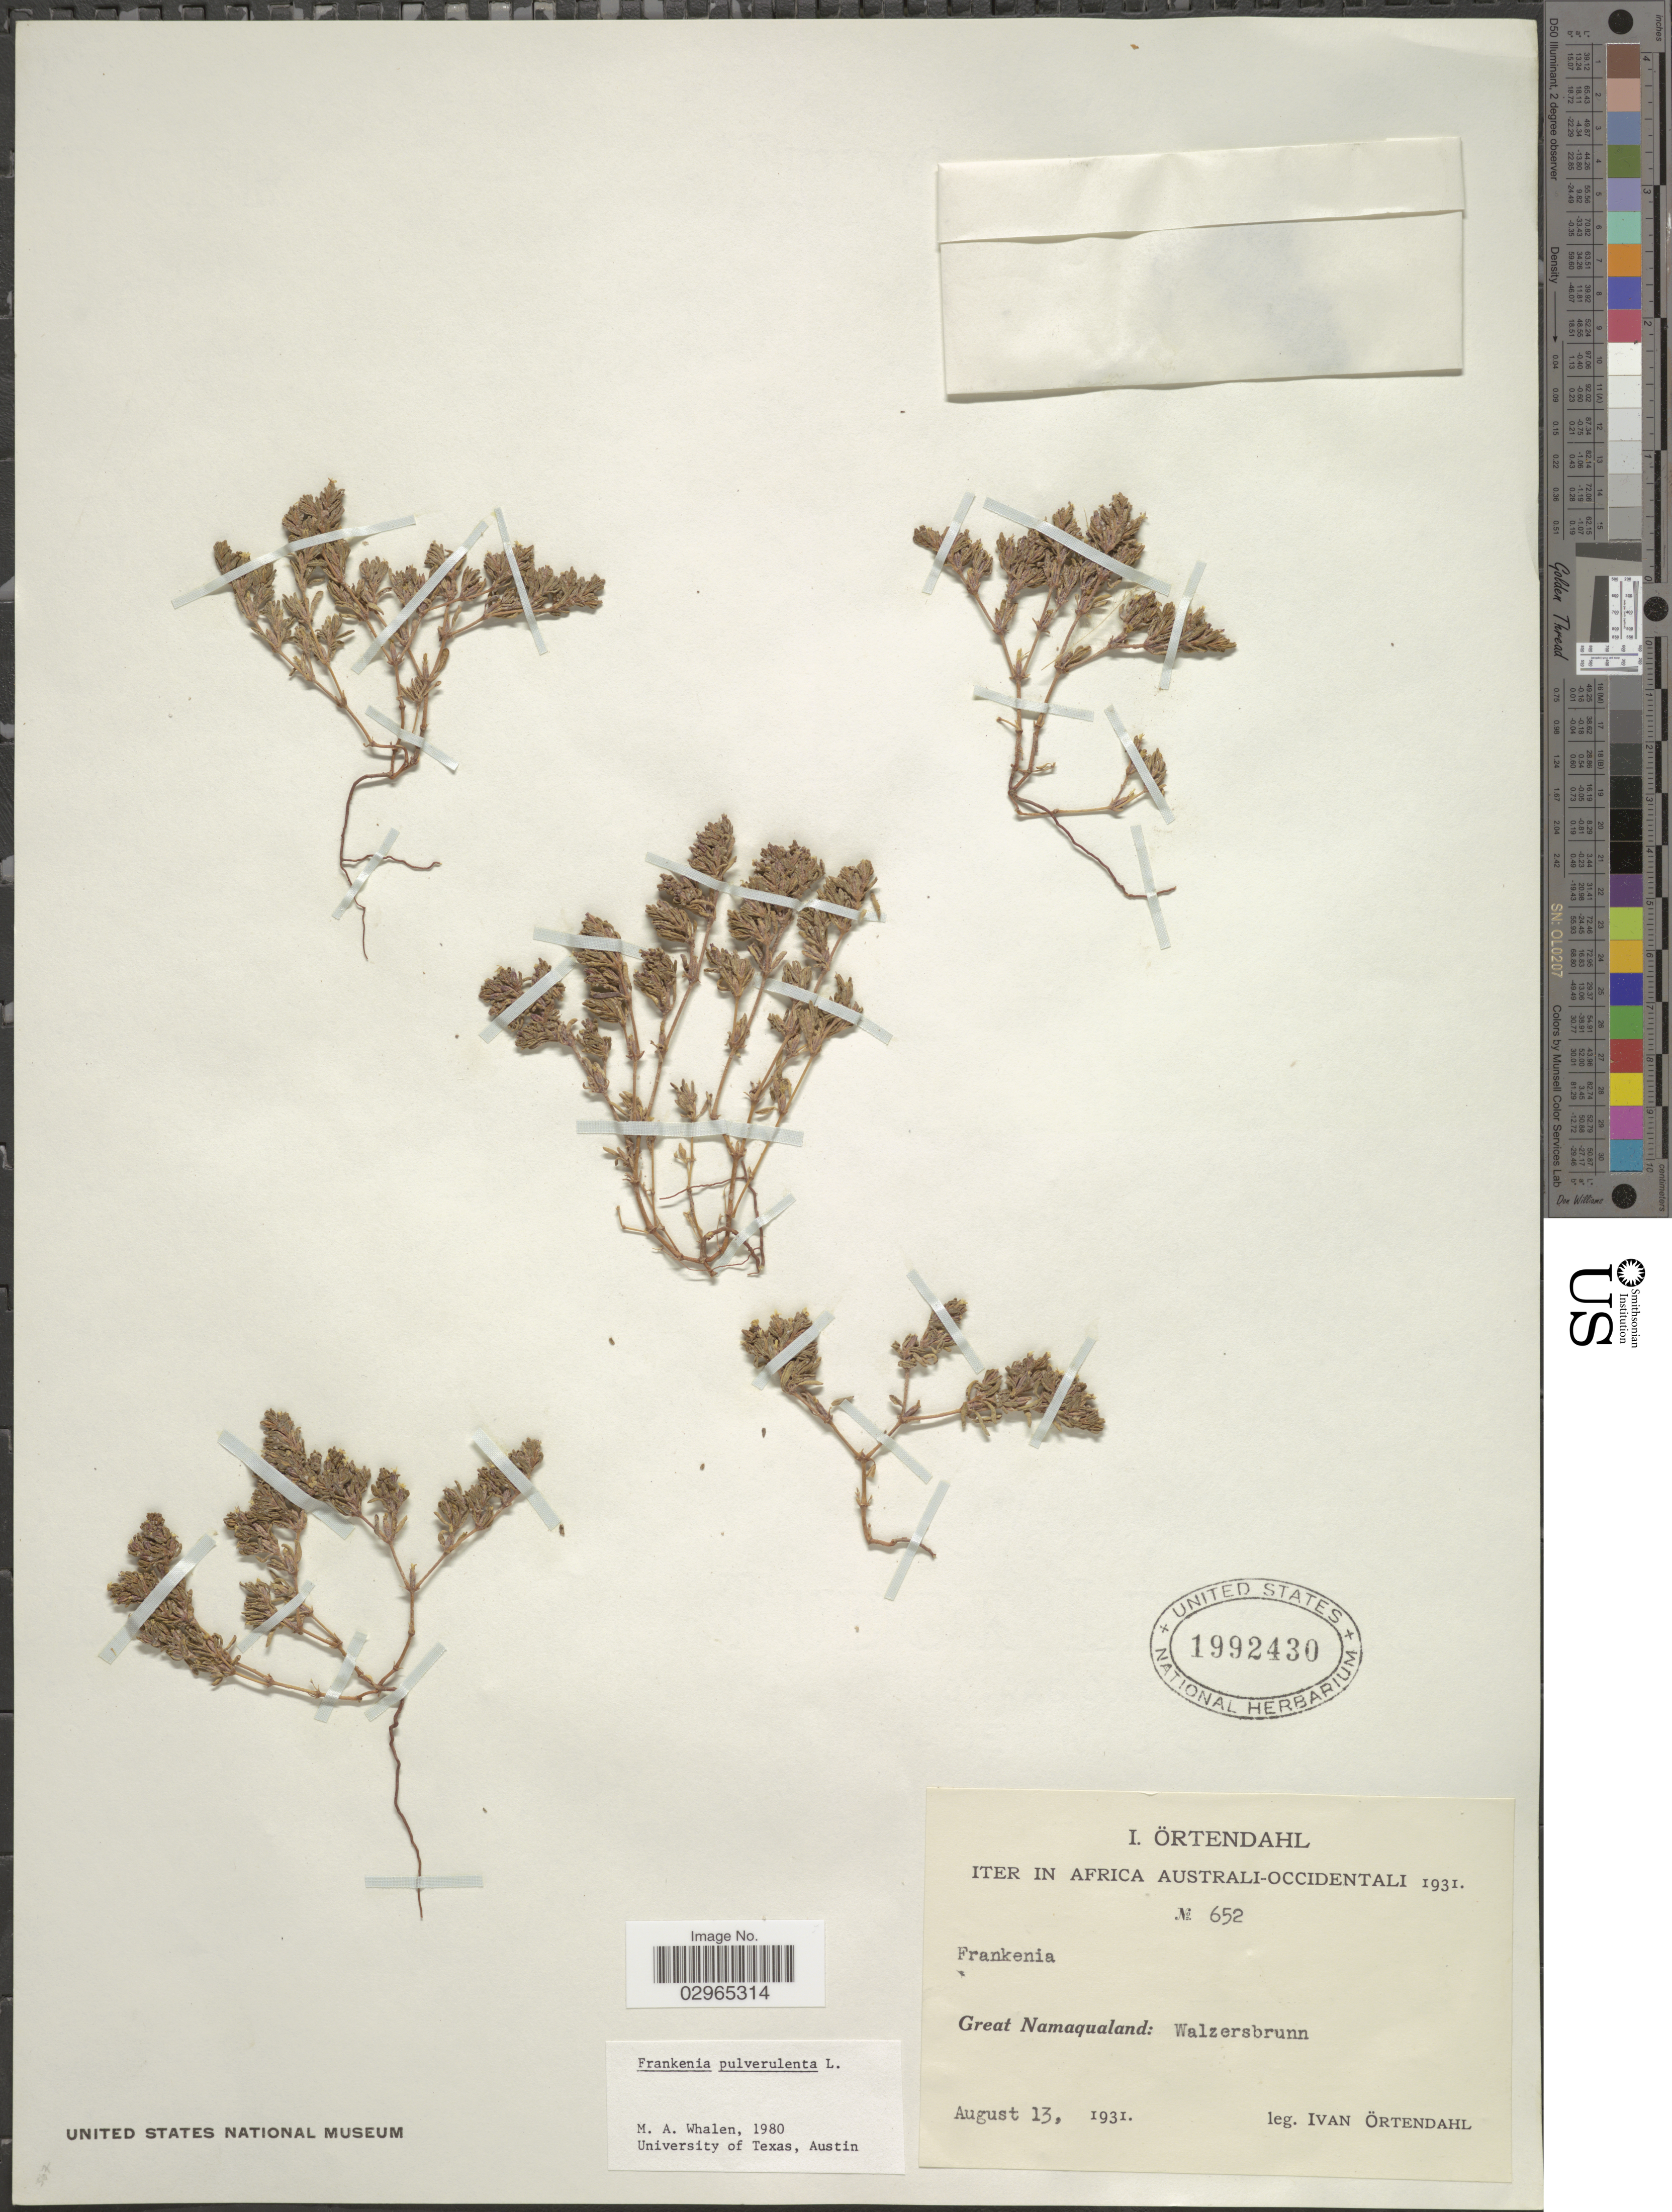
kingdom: Plantae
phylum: Tracheophyta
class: Magnoliopsida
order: Caryophyllales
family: Frankeniaceae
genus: Frankenia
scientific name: Frankenia pulverulenta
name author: L.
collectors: I. Ortendahl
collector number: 652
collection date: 1931-08-13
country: Namibia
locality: Iter in Africa Australi-Occidentali. Great Namaqualand: Walzersbrunn.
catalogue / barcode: US 1992430